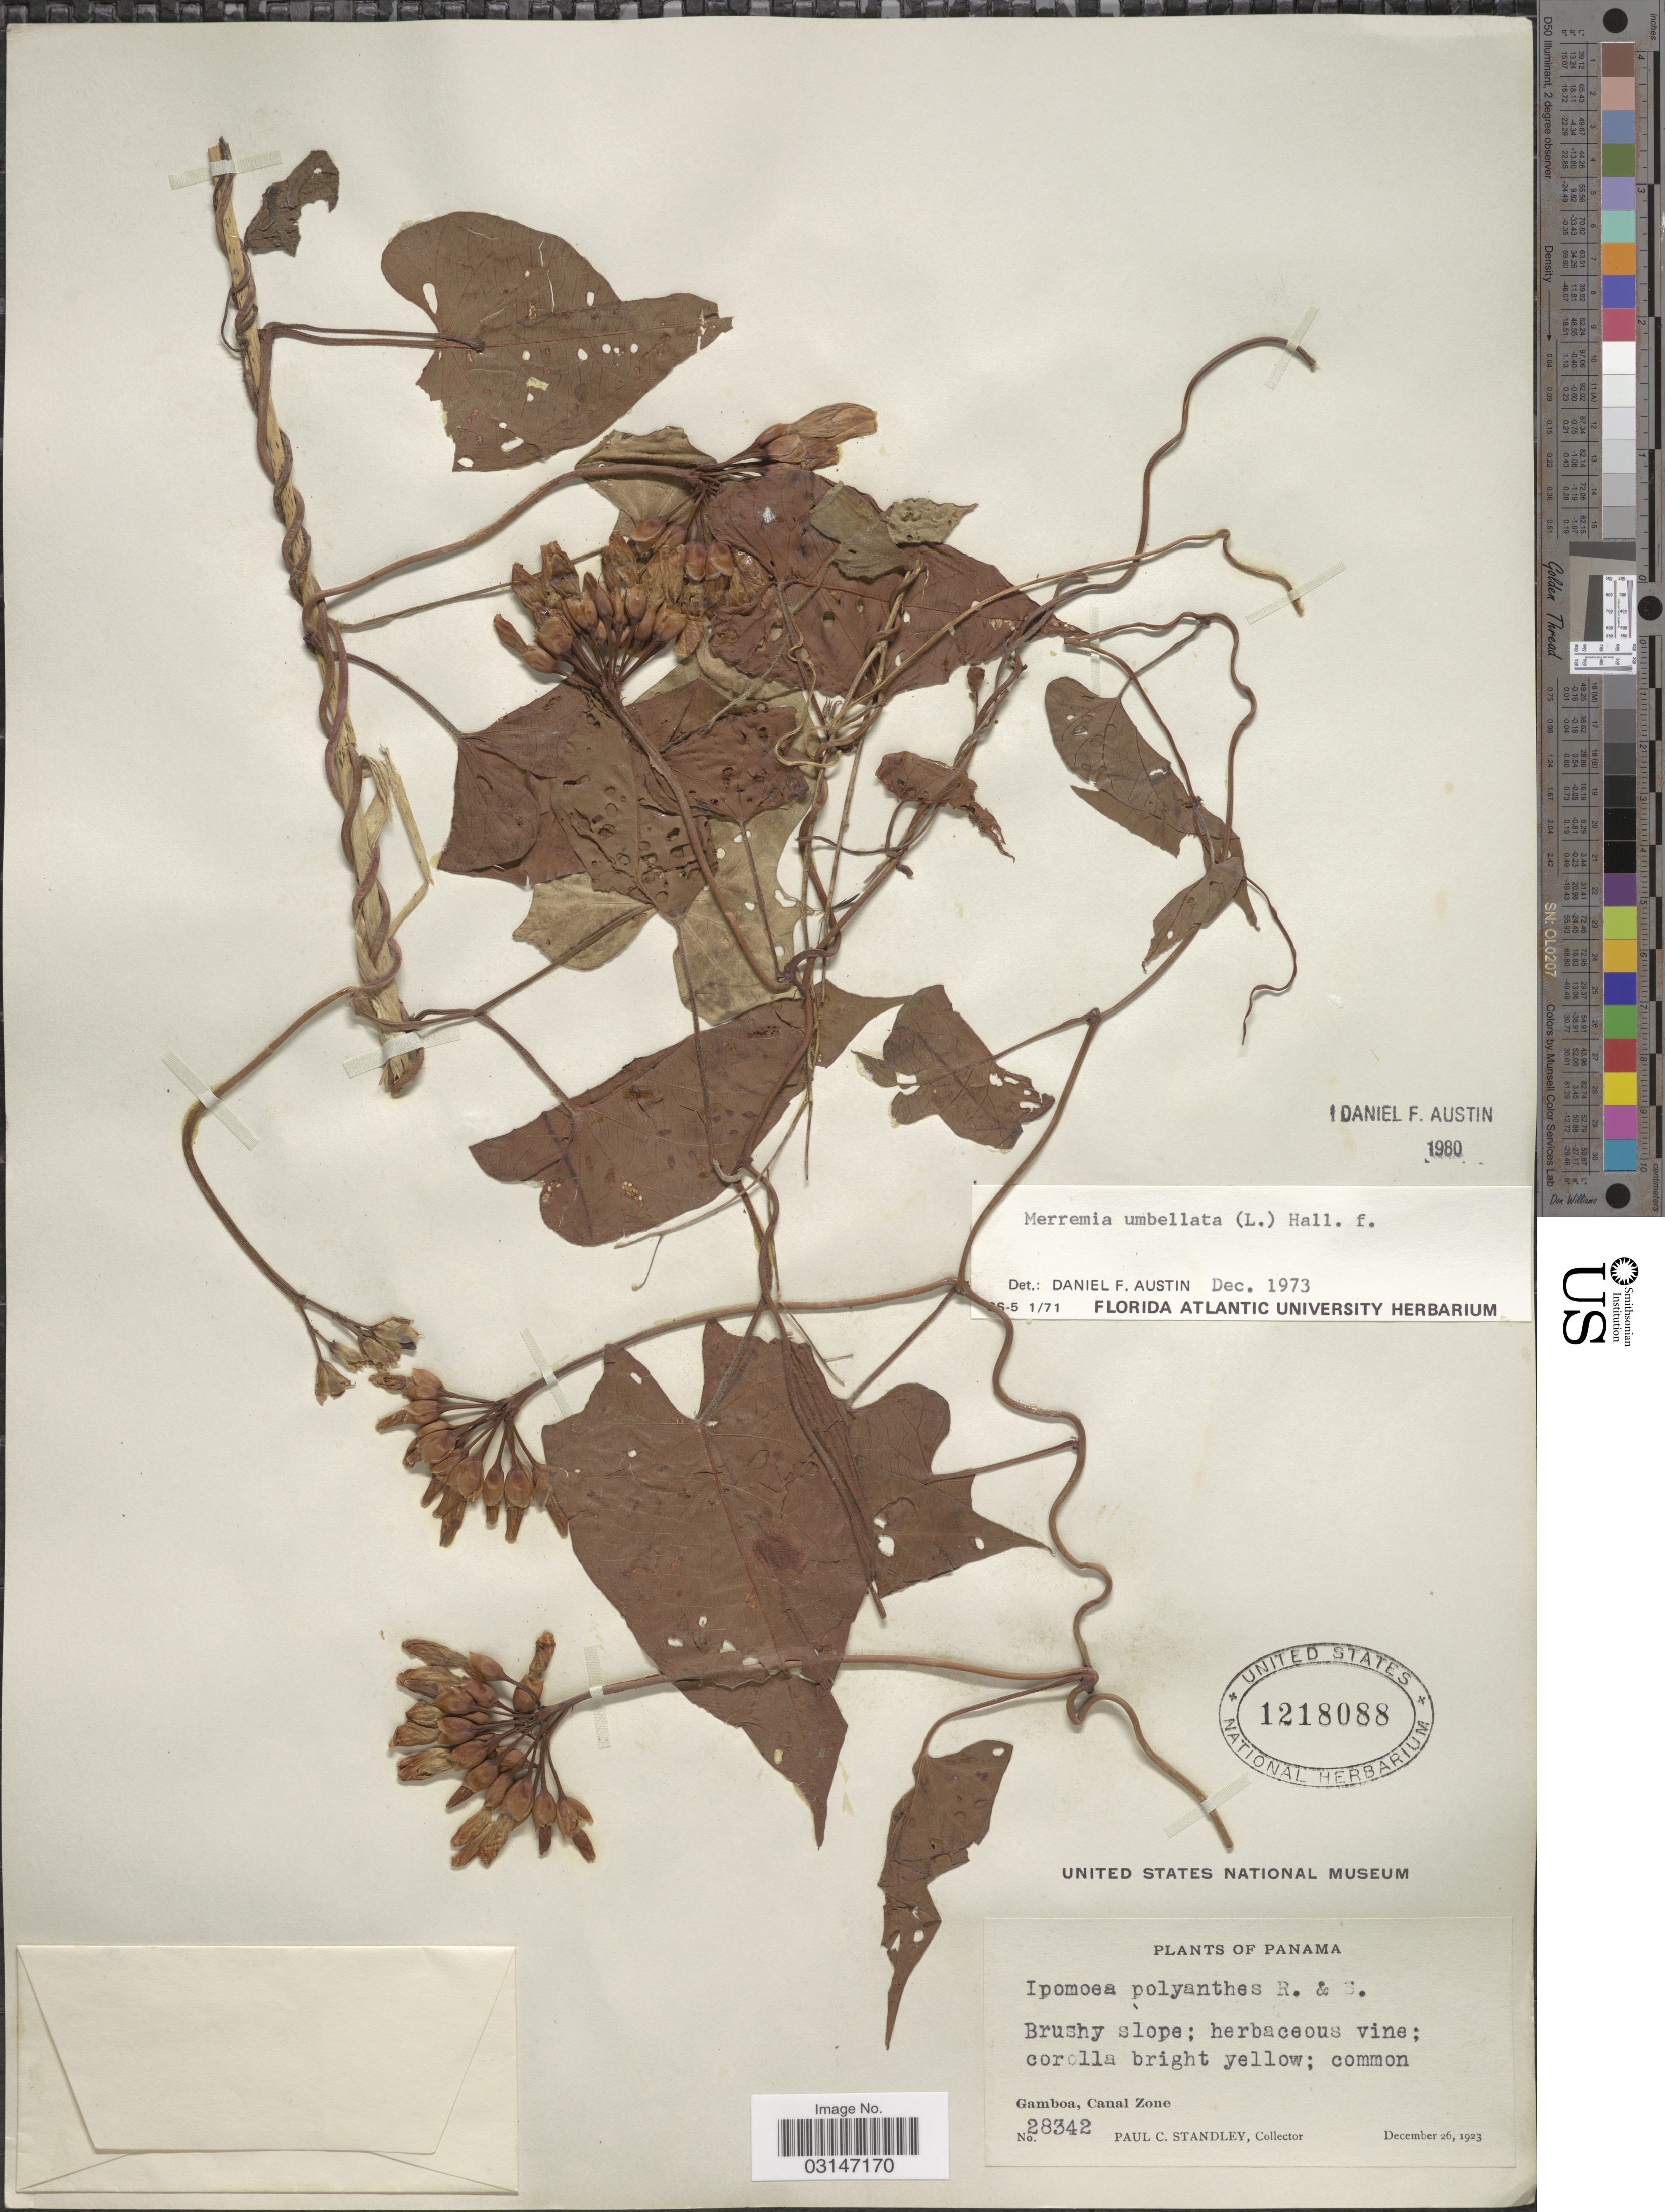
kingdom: Plantae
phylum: Tracheophyta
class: Magnoliopsida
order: Solanales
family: Convolvulaceae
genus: Camonea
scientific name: Camonea umbellata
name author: (L.) A. R. Simões & Staples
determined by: Strong, Mark T., (BOT), Smithsonian Institution - National Museum of Natural History (UNITED STATES)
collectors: P. C. Standley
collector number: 28342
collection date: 1923-12-26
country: Panama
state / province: Colón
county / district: Canal Zone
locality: Gamboa, Canal Zone.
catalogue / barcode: US 1218088